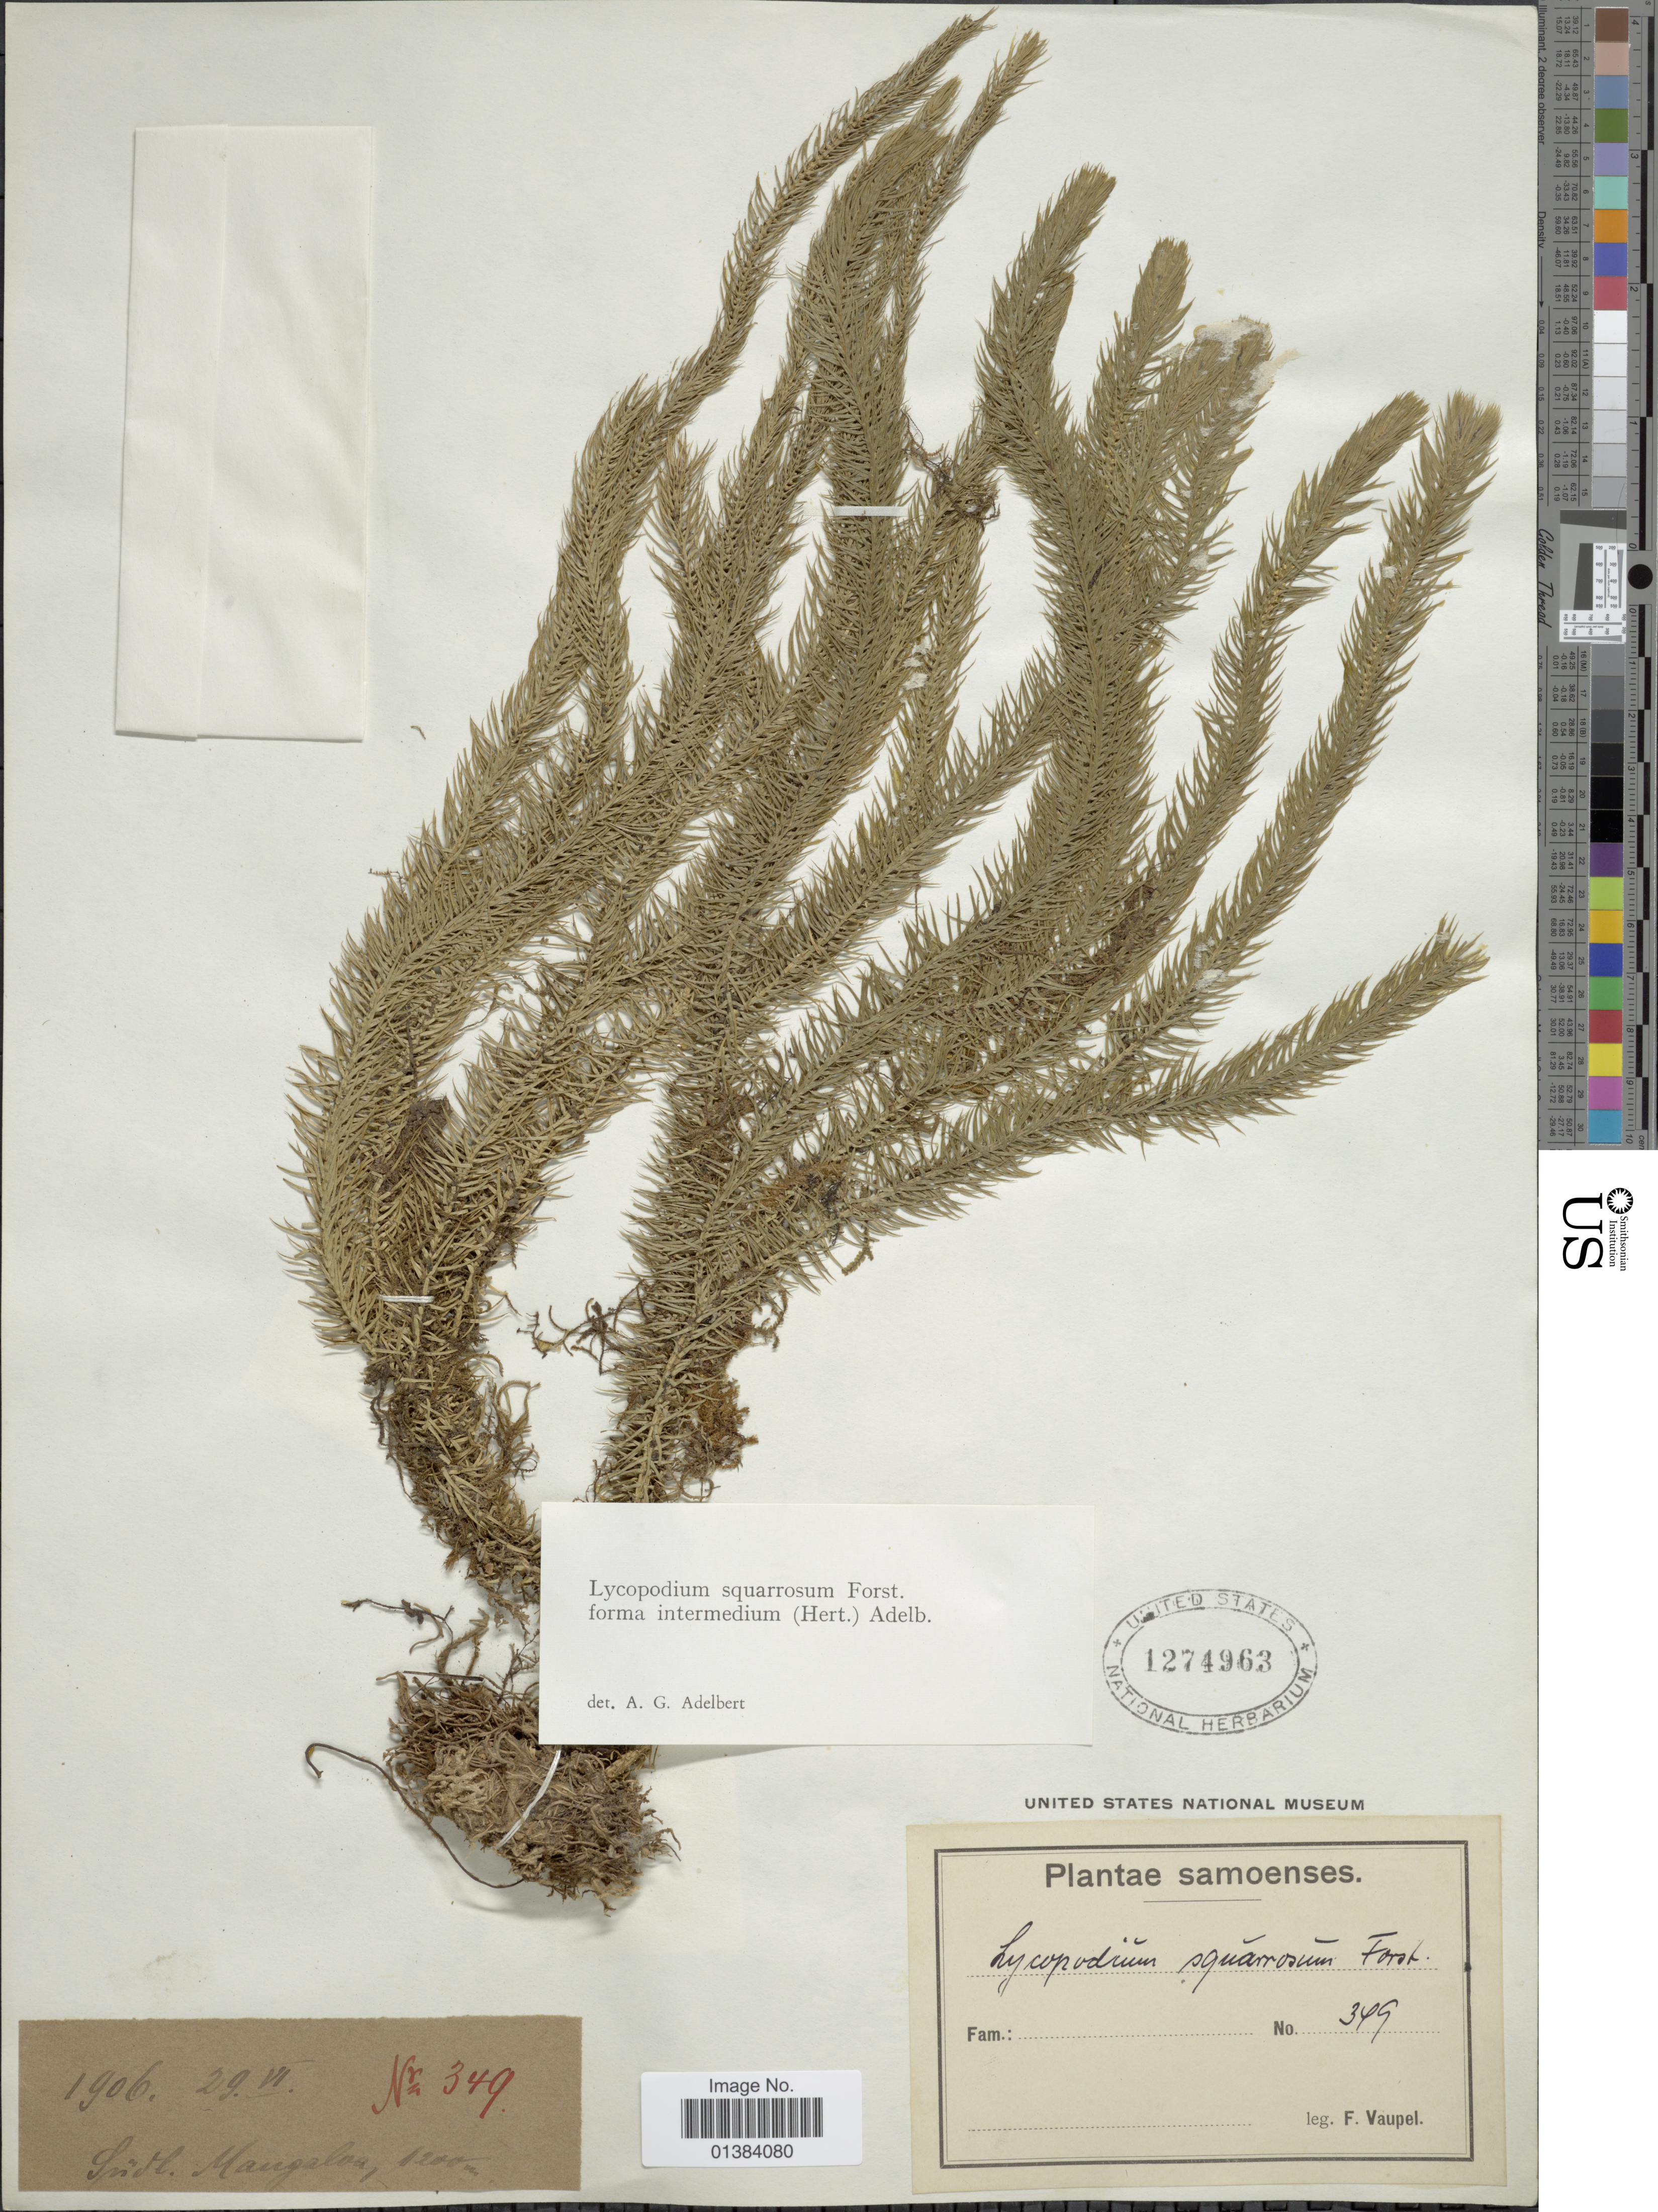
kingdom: Plantae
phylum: Tracheophyta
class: Lycopodiopsida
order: Lycopodiales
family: Lycopodiaceae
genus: Phlegmariurus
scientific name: Phlegmariurus squarrosus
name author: (G. Forst.) Á. Löve & D. Löve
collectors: F. Vaupel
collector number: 349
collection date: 1906-06-29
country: Samoa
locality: Südl. Mangaloa.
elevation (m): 1200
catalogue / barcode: US 1274963